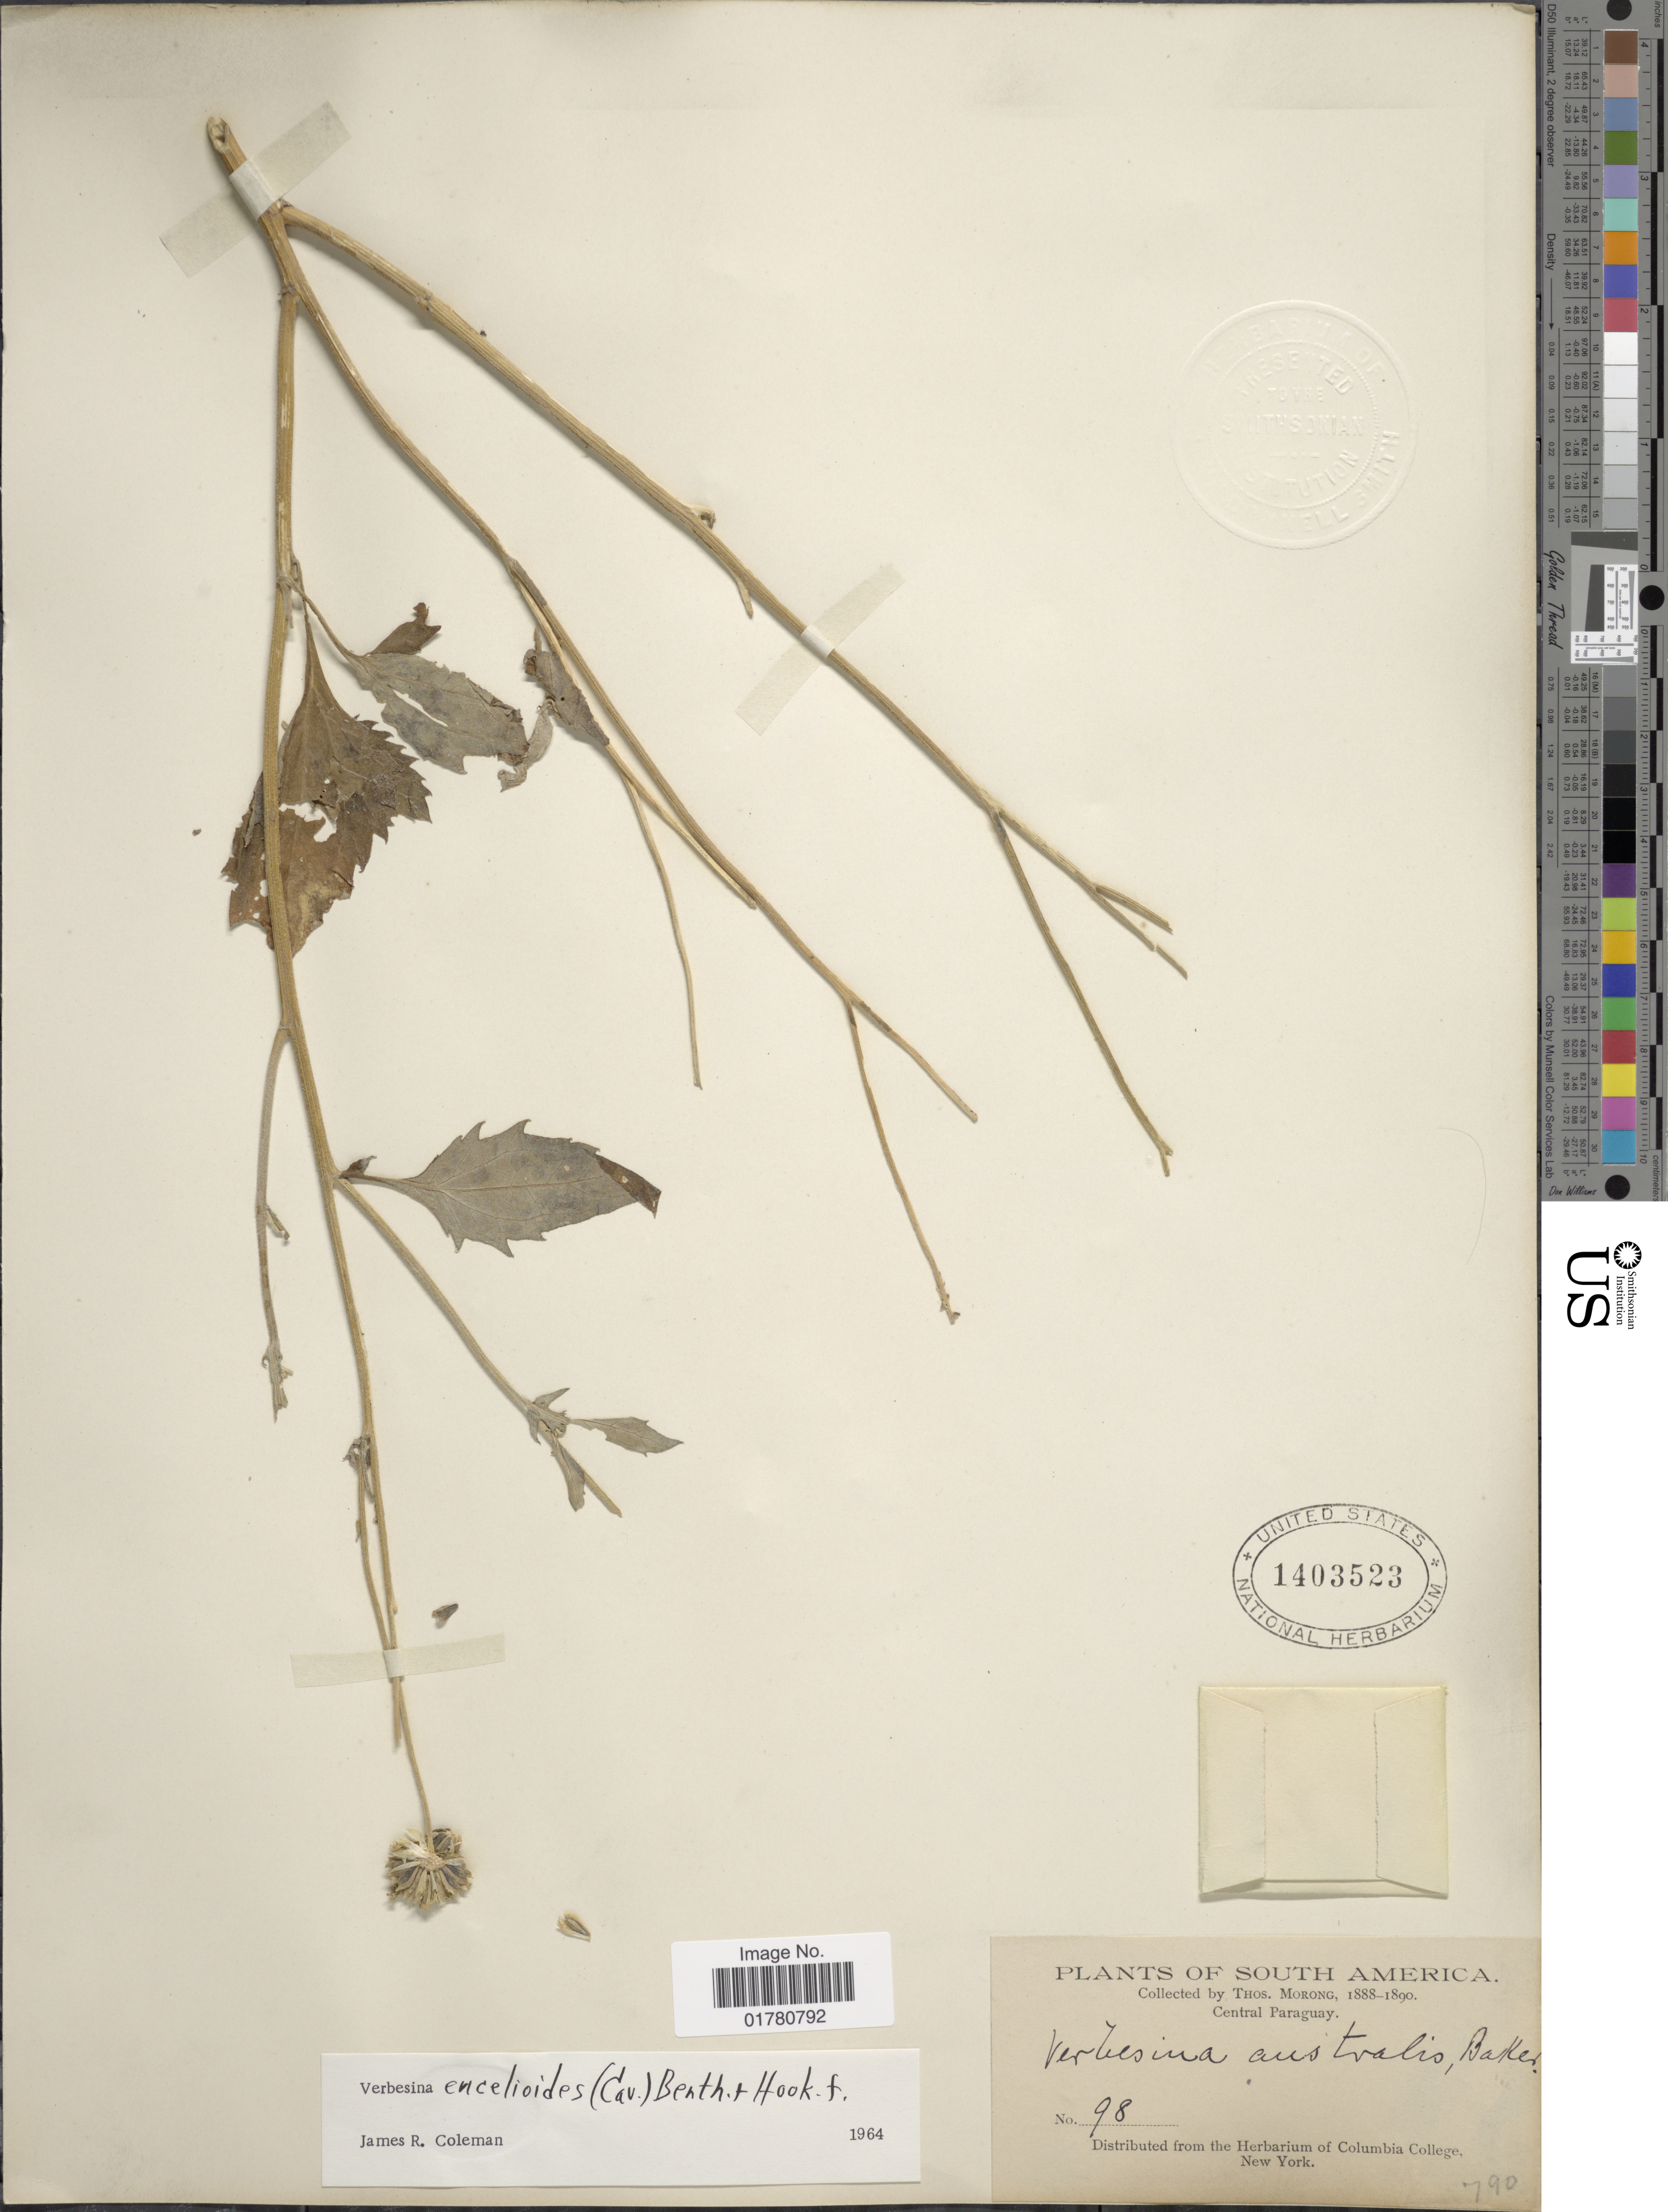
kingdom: Plantae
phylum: Tracheophyta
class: Magnoliopsida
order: Asterales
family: Asteraceae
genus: Verbesina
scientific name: Verbesina encelioides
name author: (Cav.) Benth. & Hook. ex A. Gray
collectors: ex herb. T. Morong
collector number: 98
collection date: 1888/1890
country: Paraguay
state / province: Central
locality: Central Paraguay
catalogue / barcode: US 1403523